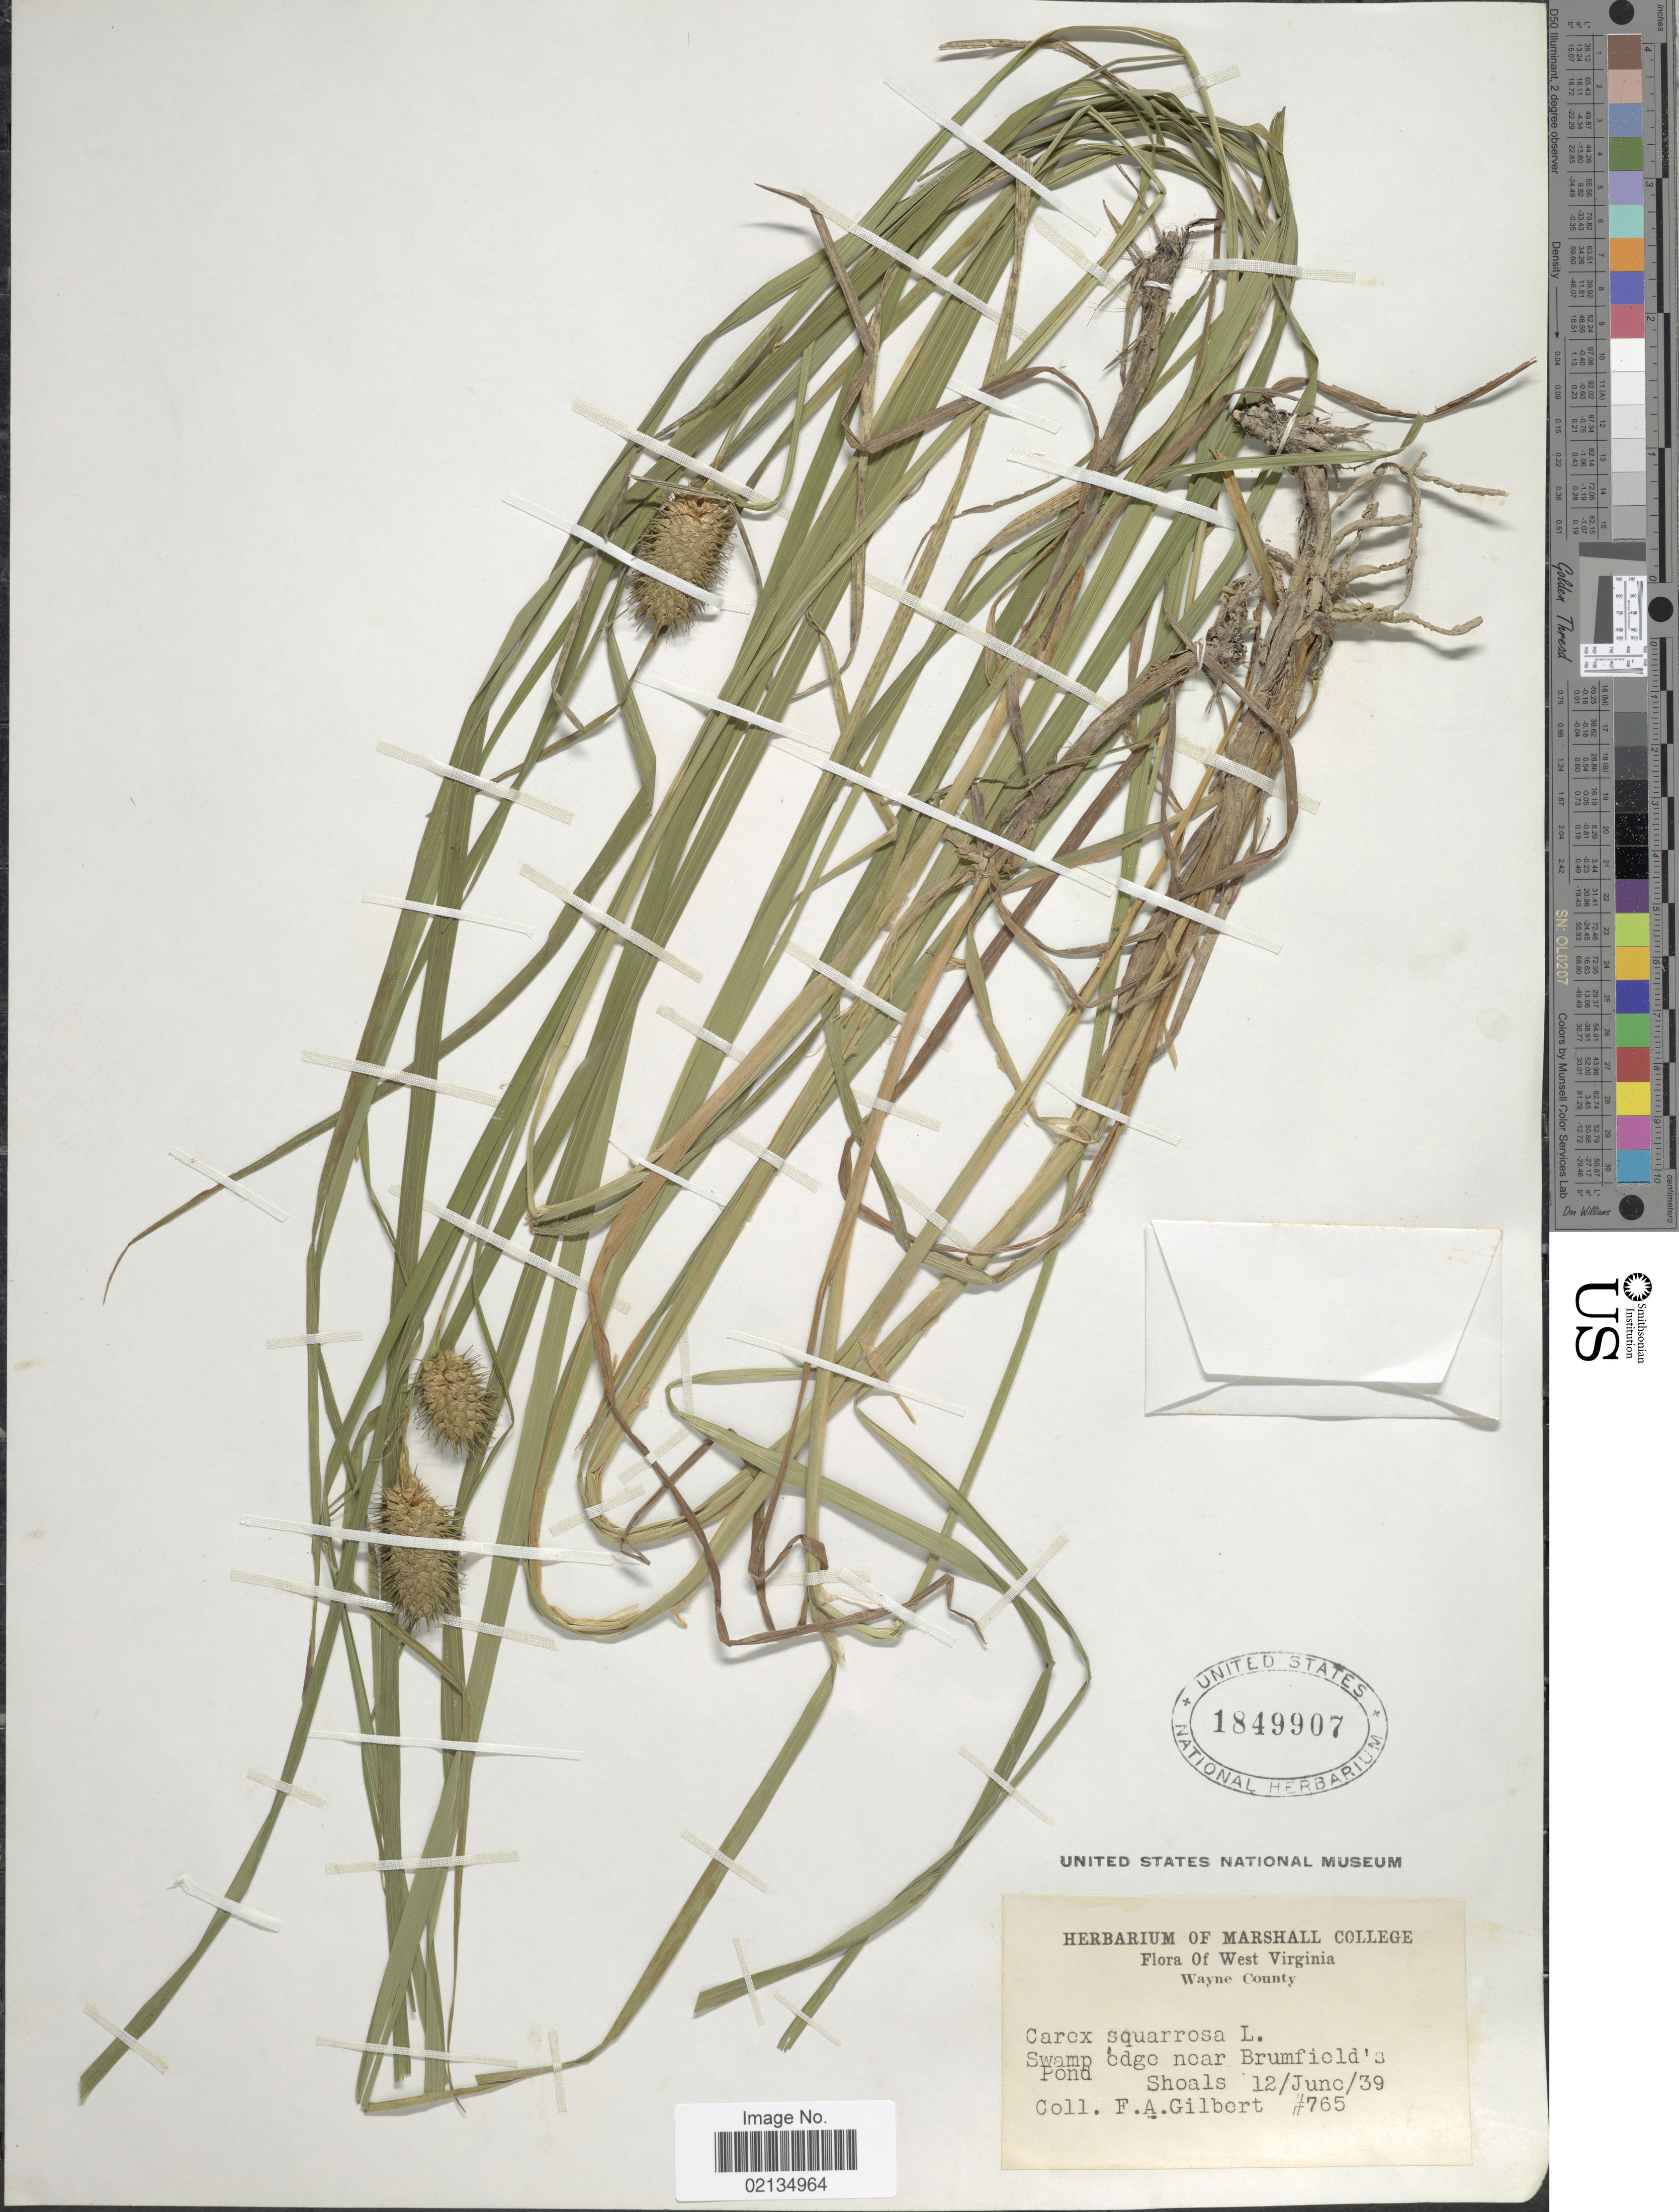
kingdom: Plantae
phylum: Tracheophyta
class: Liliopsida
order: Poales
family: Cyperaceae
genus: Carex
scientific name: Carex squarrosa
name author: L.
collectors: F. A. Gilbert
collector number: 765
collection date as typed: Transcribed d/m/y: 12/6/39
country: United States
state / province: West Virginia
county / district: Wayne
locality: West Virginia, Wayne County, Swamp edge near Brumfield's Pond, Shoals.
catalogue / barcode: US 1849907